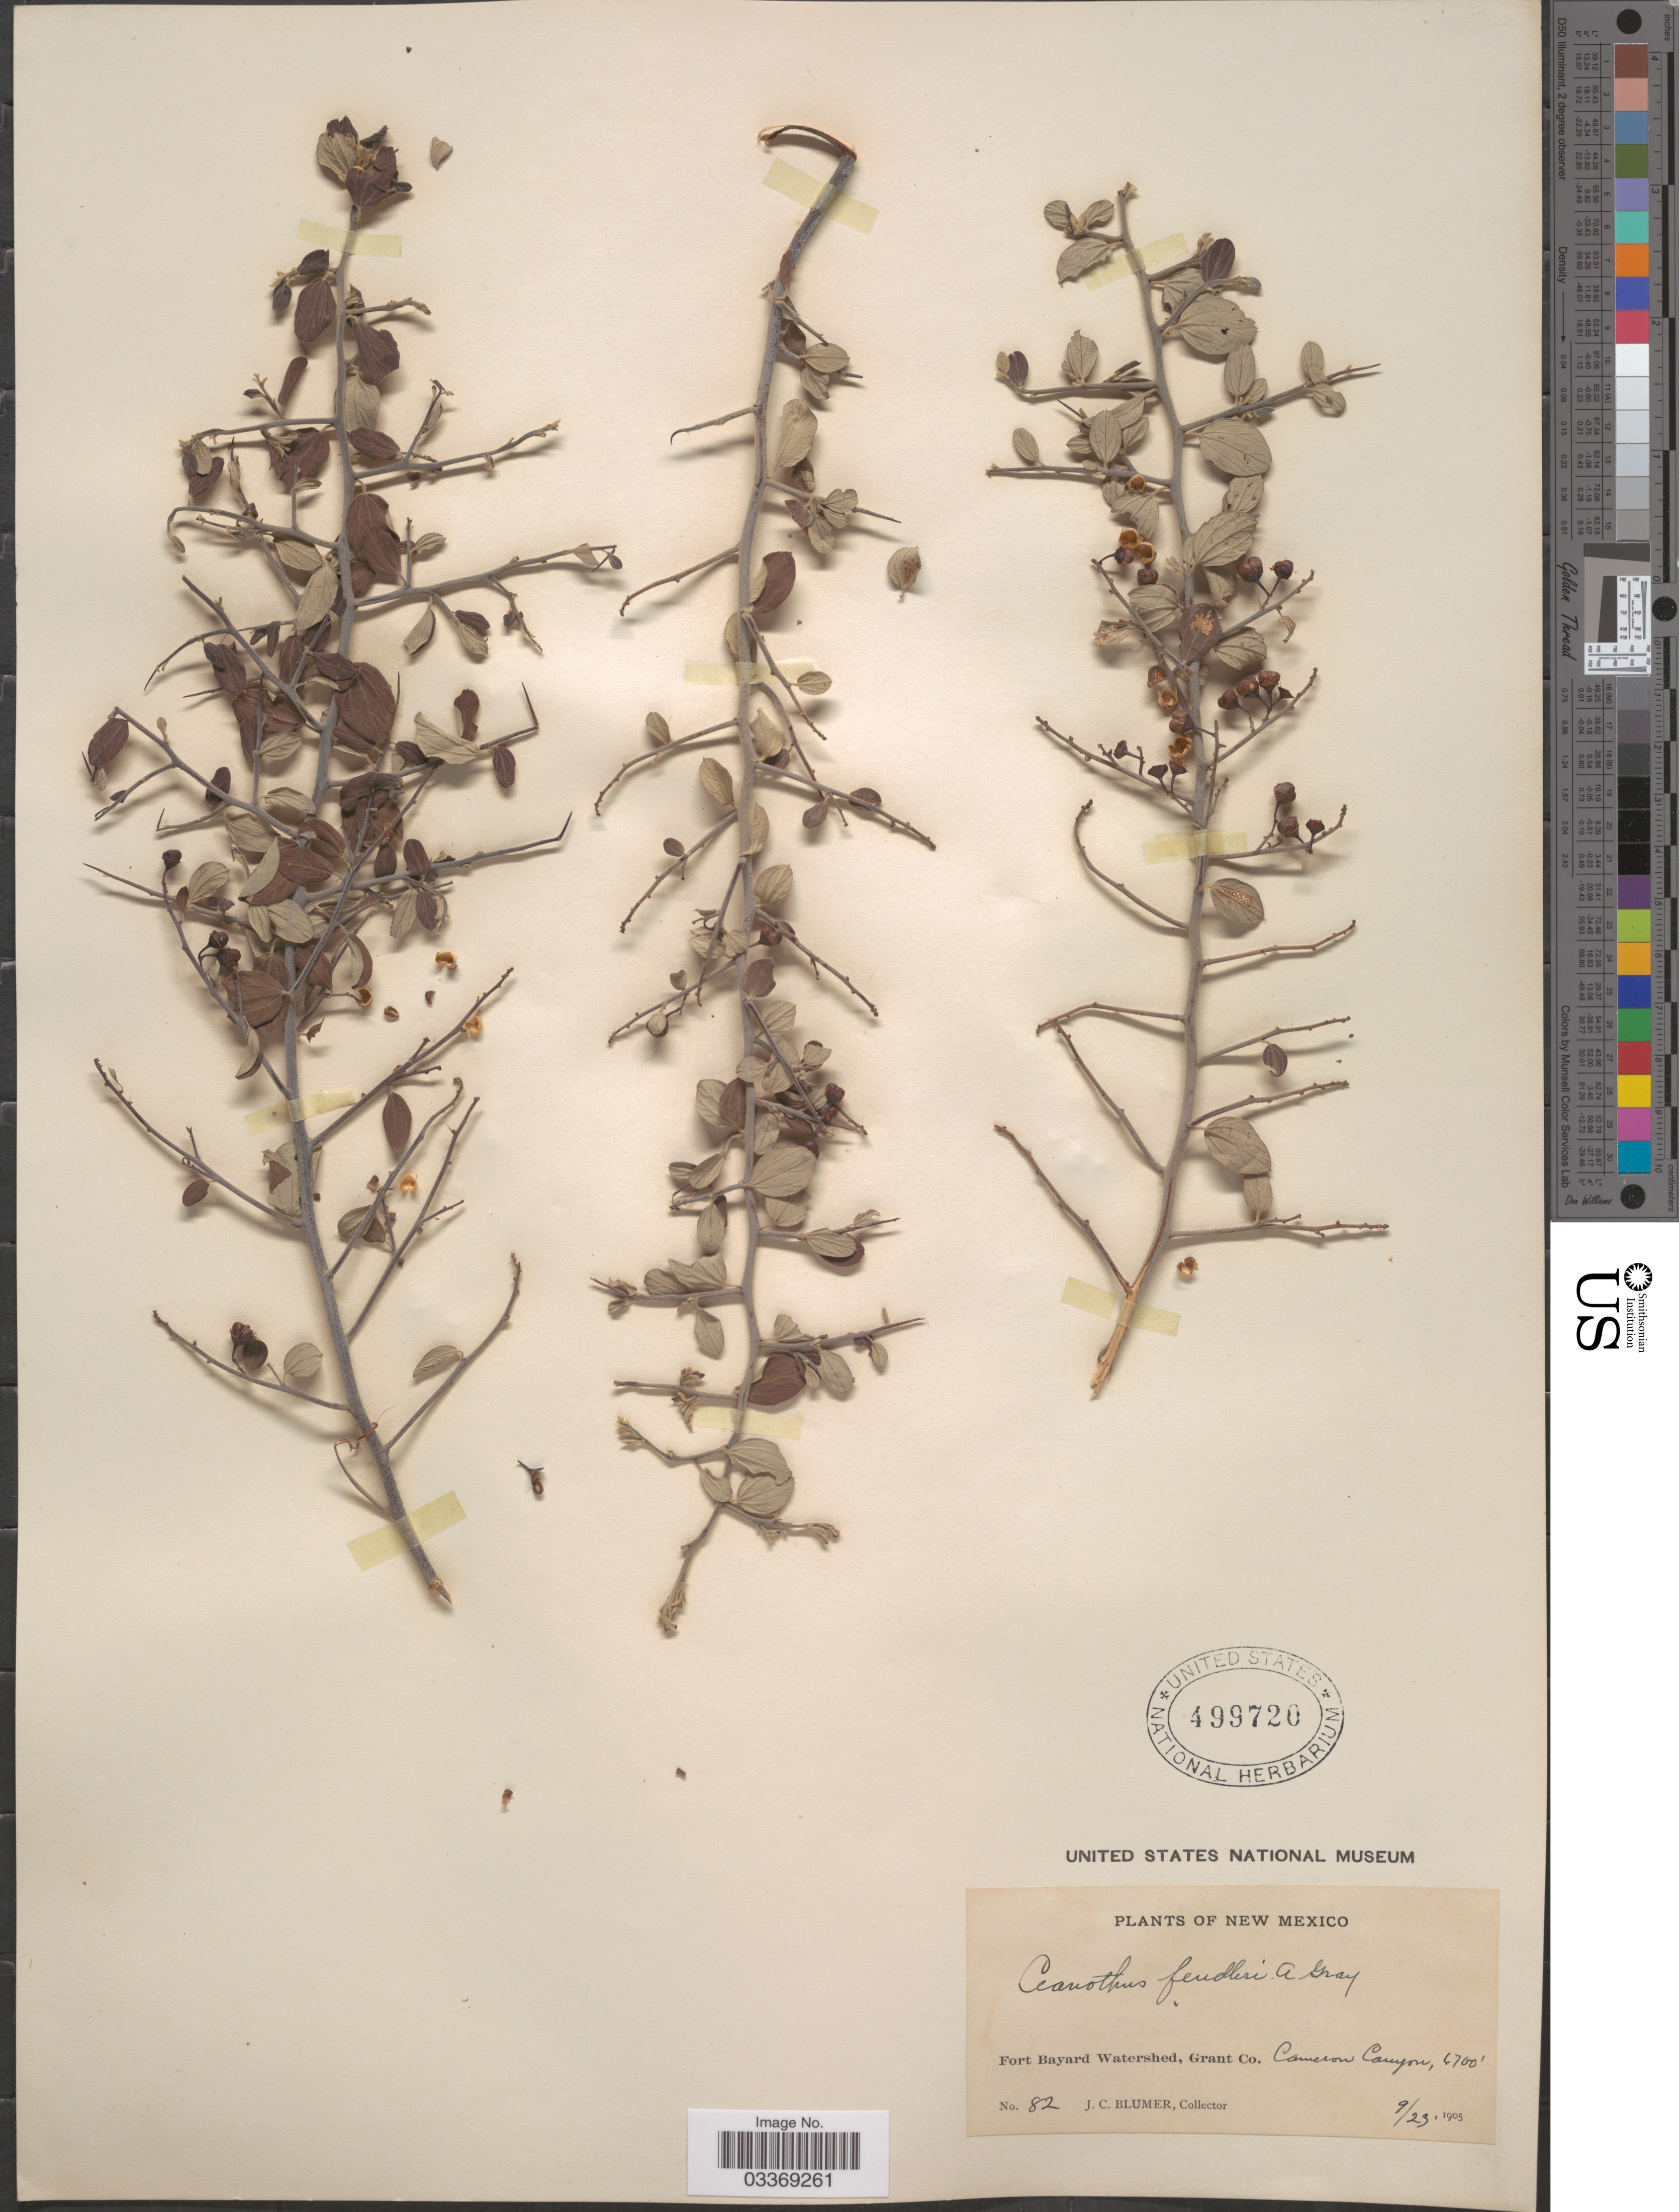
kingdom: Plantae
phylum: Tracheophyta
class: Magnoliopsida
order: Rosales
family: Rhamnaceae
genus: Ceanothus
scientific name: Ceanothus fendleri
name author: A. Gray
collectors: J. C. Blumer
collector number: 82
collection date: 1905-09-23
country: United States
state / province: New Mexico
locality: Fort Bayard Watershed, Grant Co., Cameron Canyon.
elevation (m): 1433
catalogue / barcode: US 499720